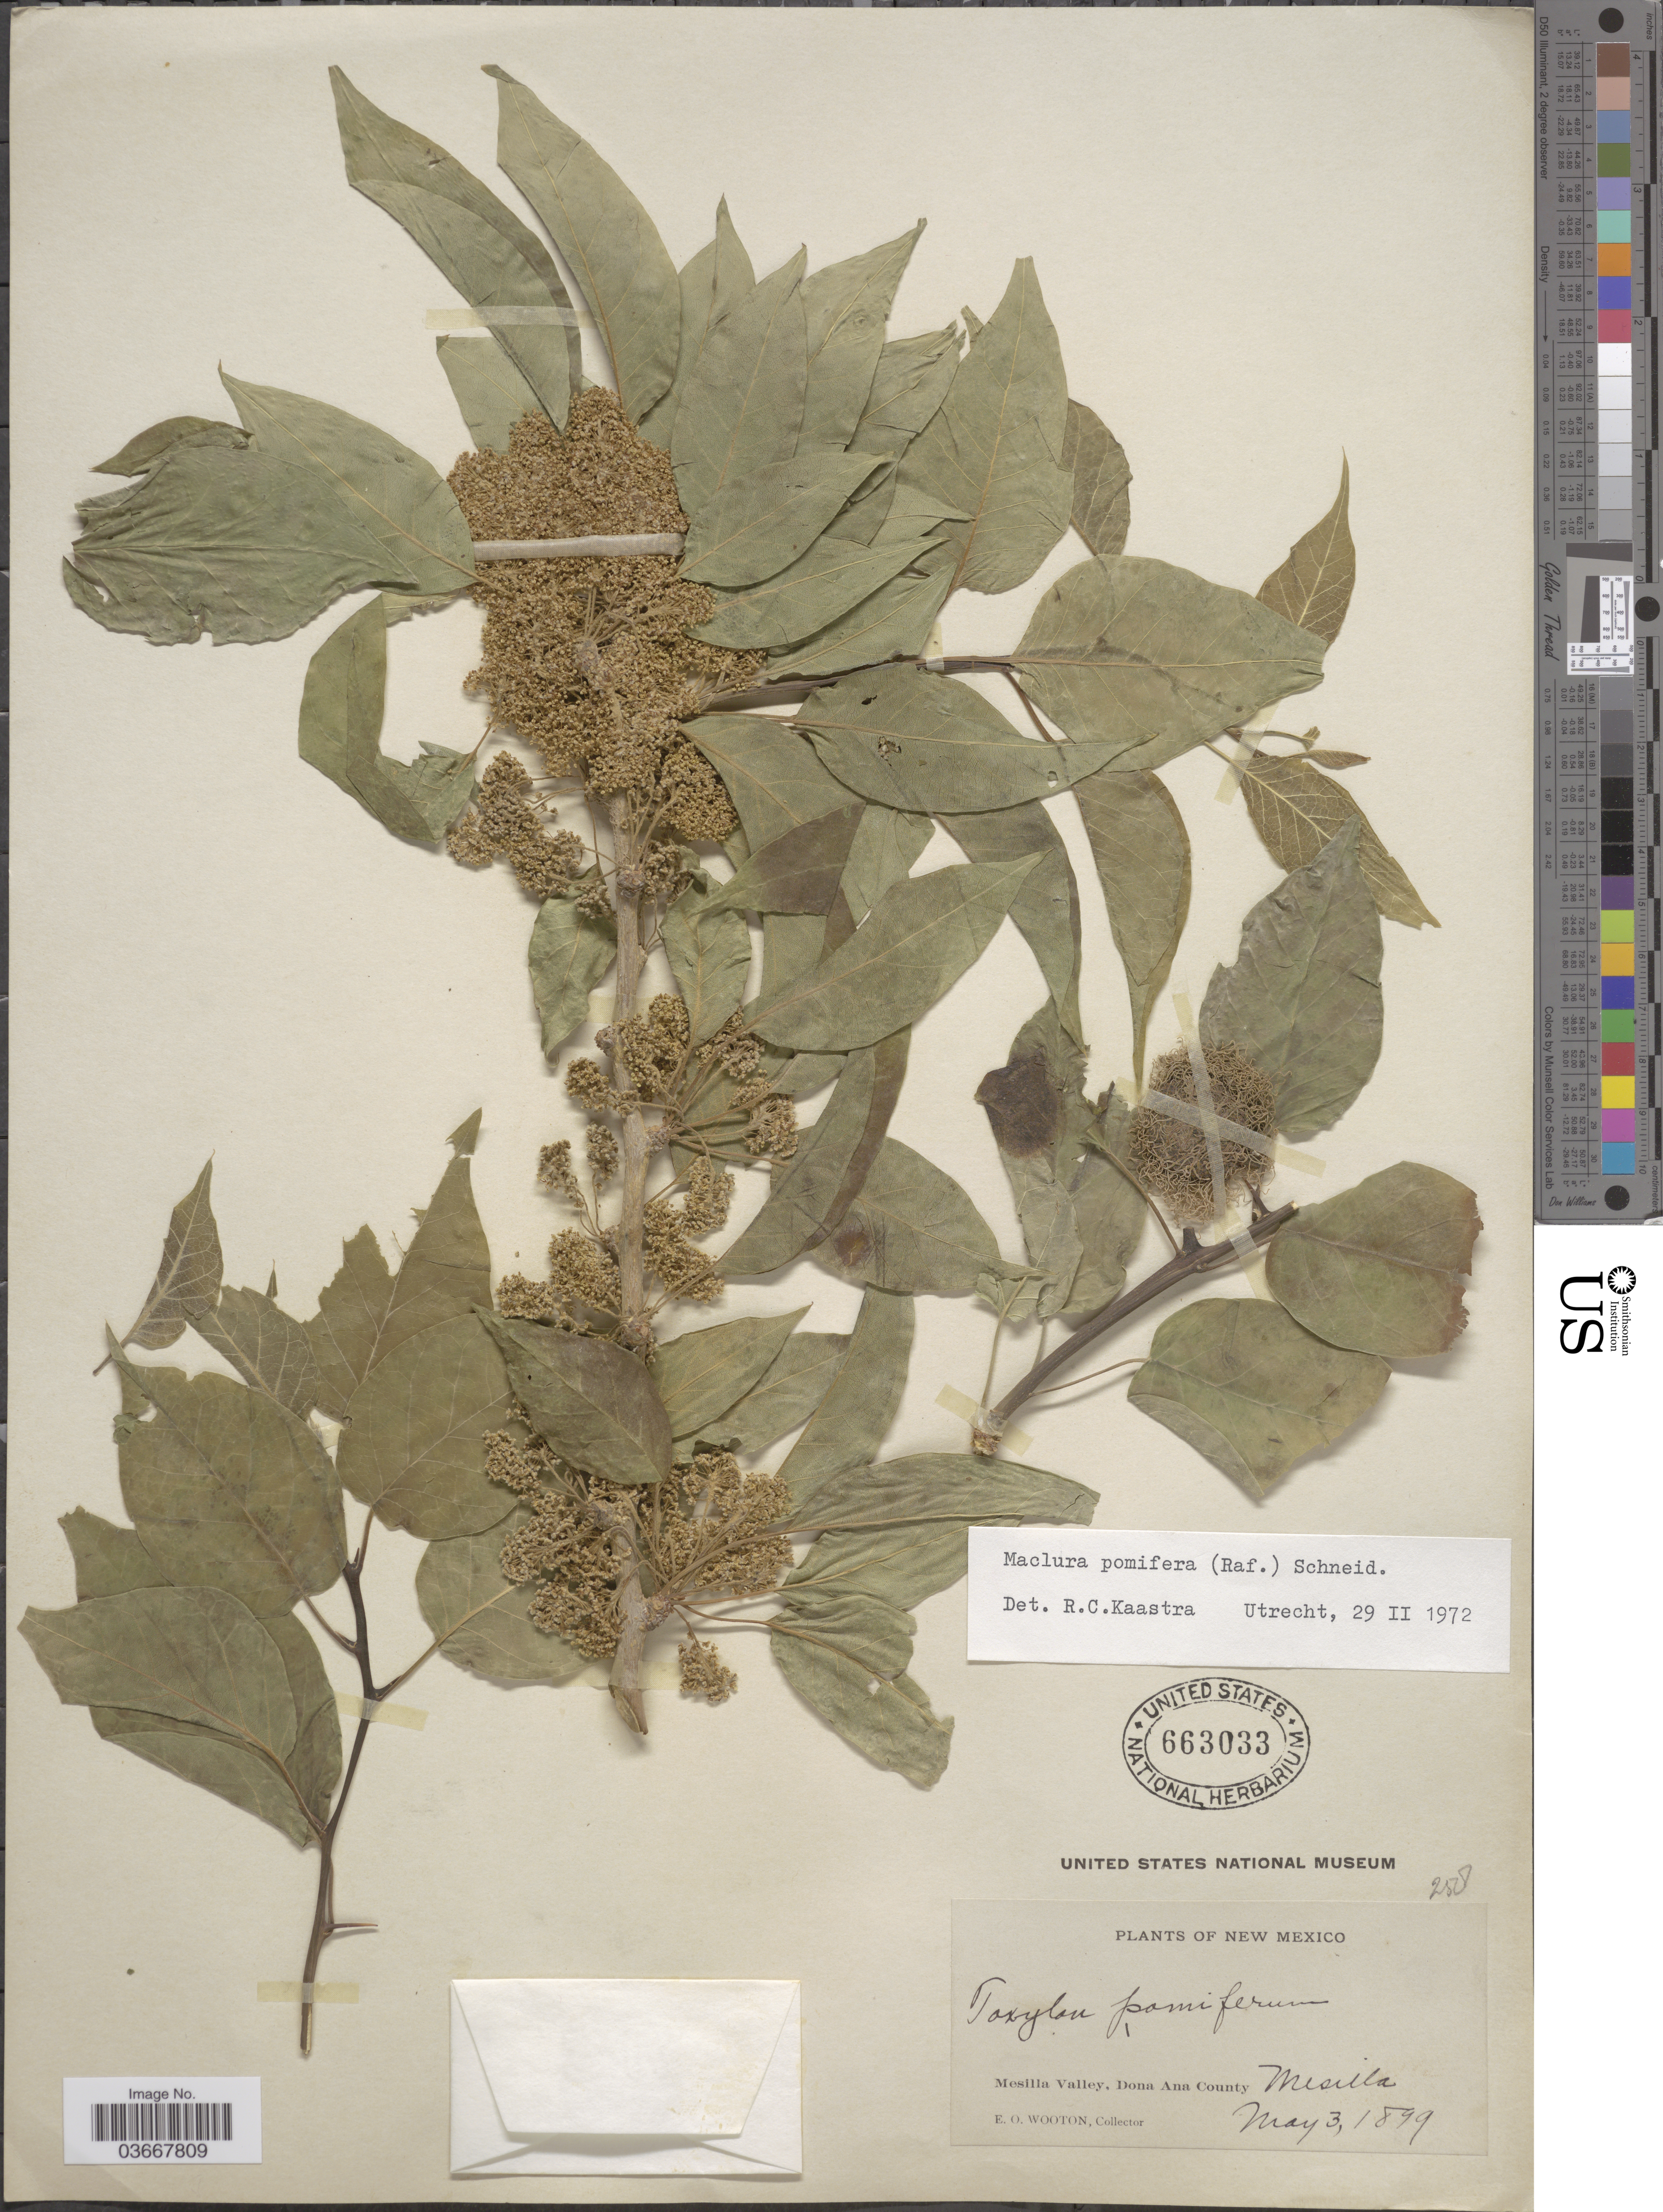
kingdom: Plantae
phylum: Tracheophyta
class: Magnoliopsida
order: Rosales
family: Moraceae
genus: Maclura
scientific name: Maclura pomifera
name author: (Raf.) C.K. Schneid.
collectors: E. O. Wooton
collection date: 1899-05-03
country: United States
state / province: New Mexico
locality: Mesilla Valley, Dona Ana County. Mesilla.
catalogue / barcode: US 663033